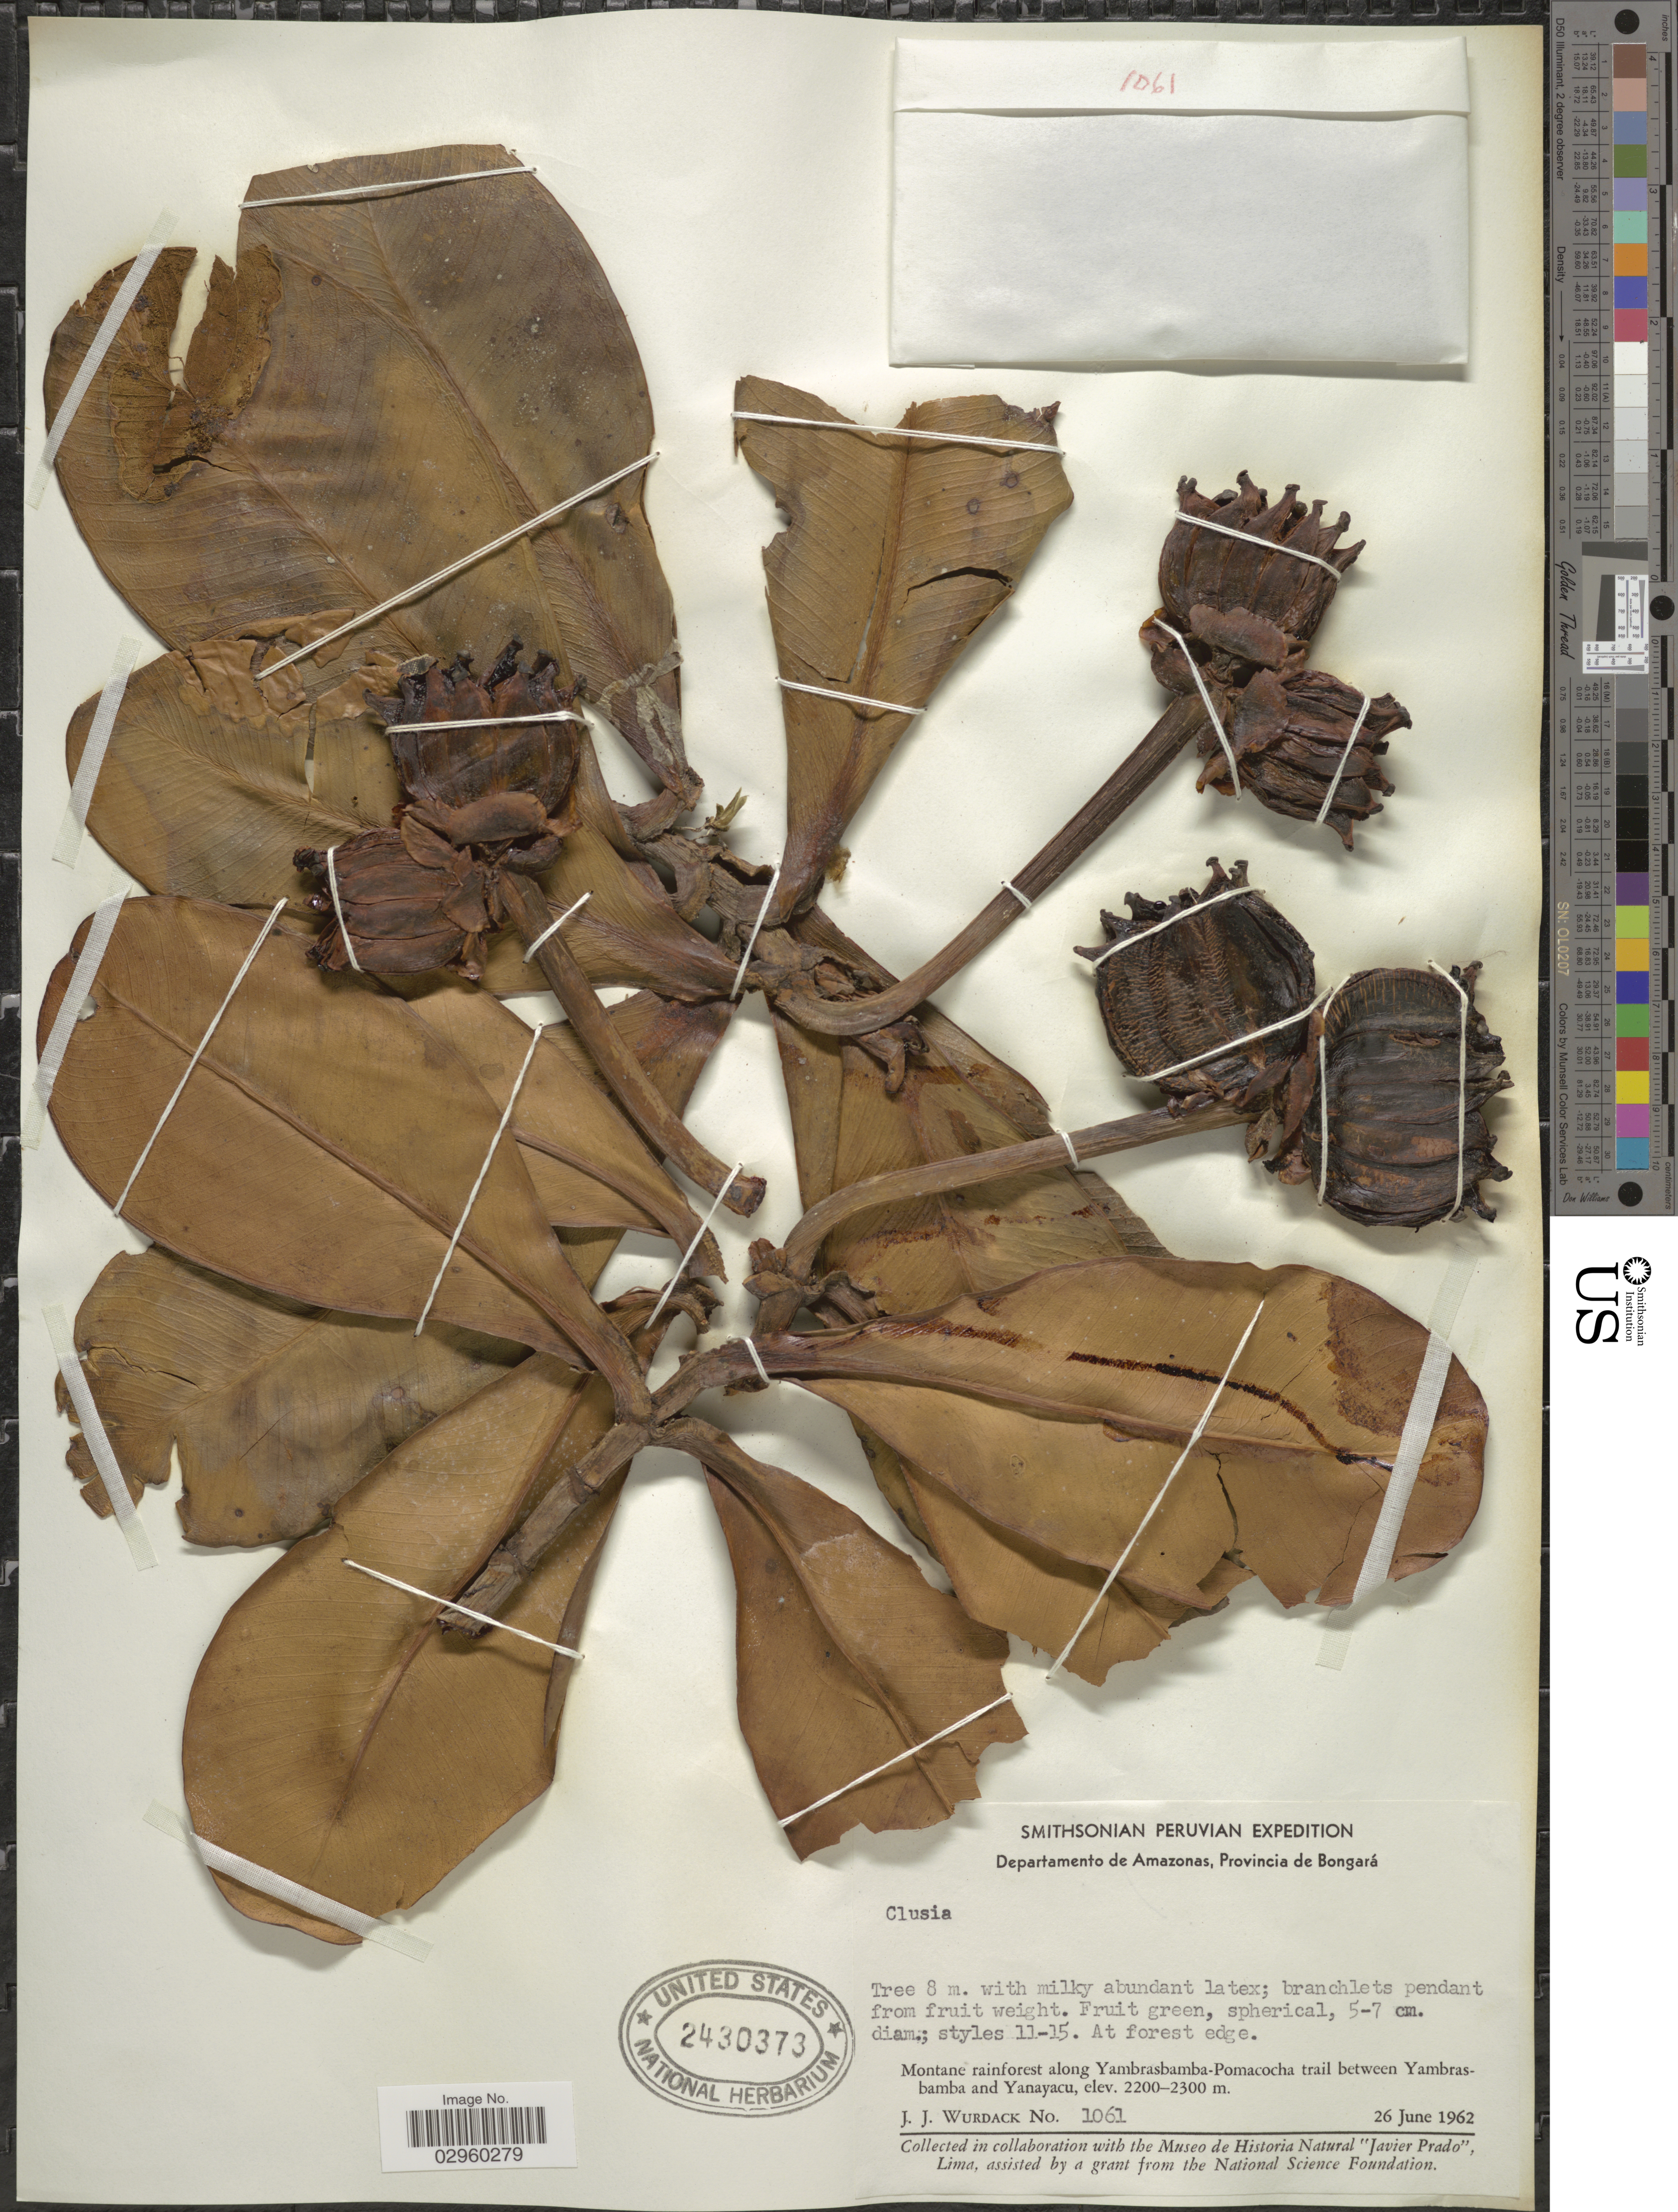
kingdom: Plantae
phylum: Tracheophyta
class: Magnoliopsida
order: Malpighiales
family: Clusiaceae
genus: Clusia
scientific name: Clusia sp.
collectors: J. J. Wurdack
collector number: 1061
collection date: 1962-06-26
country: Peru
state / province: Amazonas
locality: Departamento de Amazonas, Provincia de Bongará. Montane rainforest along Yambrasbamba-Pomacocha trail between Yambrasbamba and Yanayacu.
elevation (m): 2200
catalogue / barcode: US 2430373